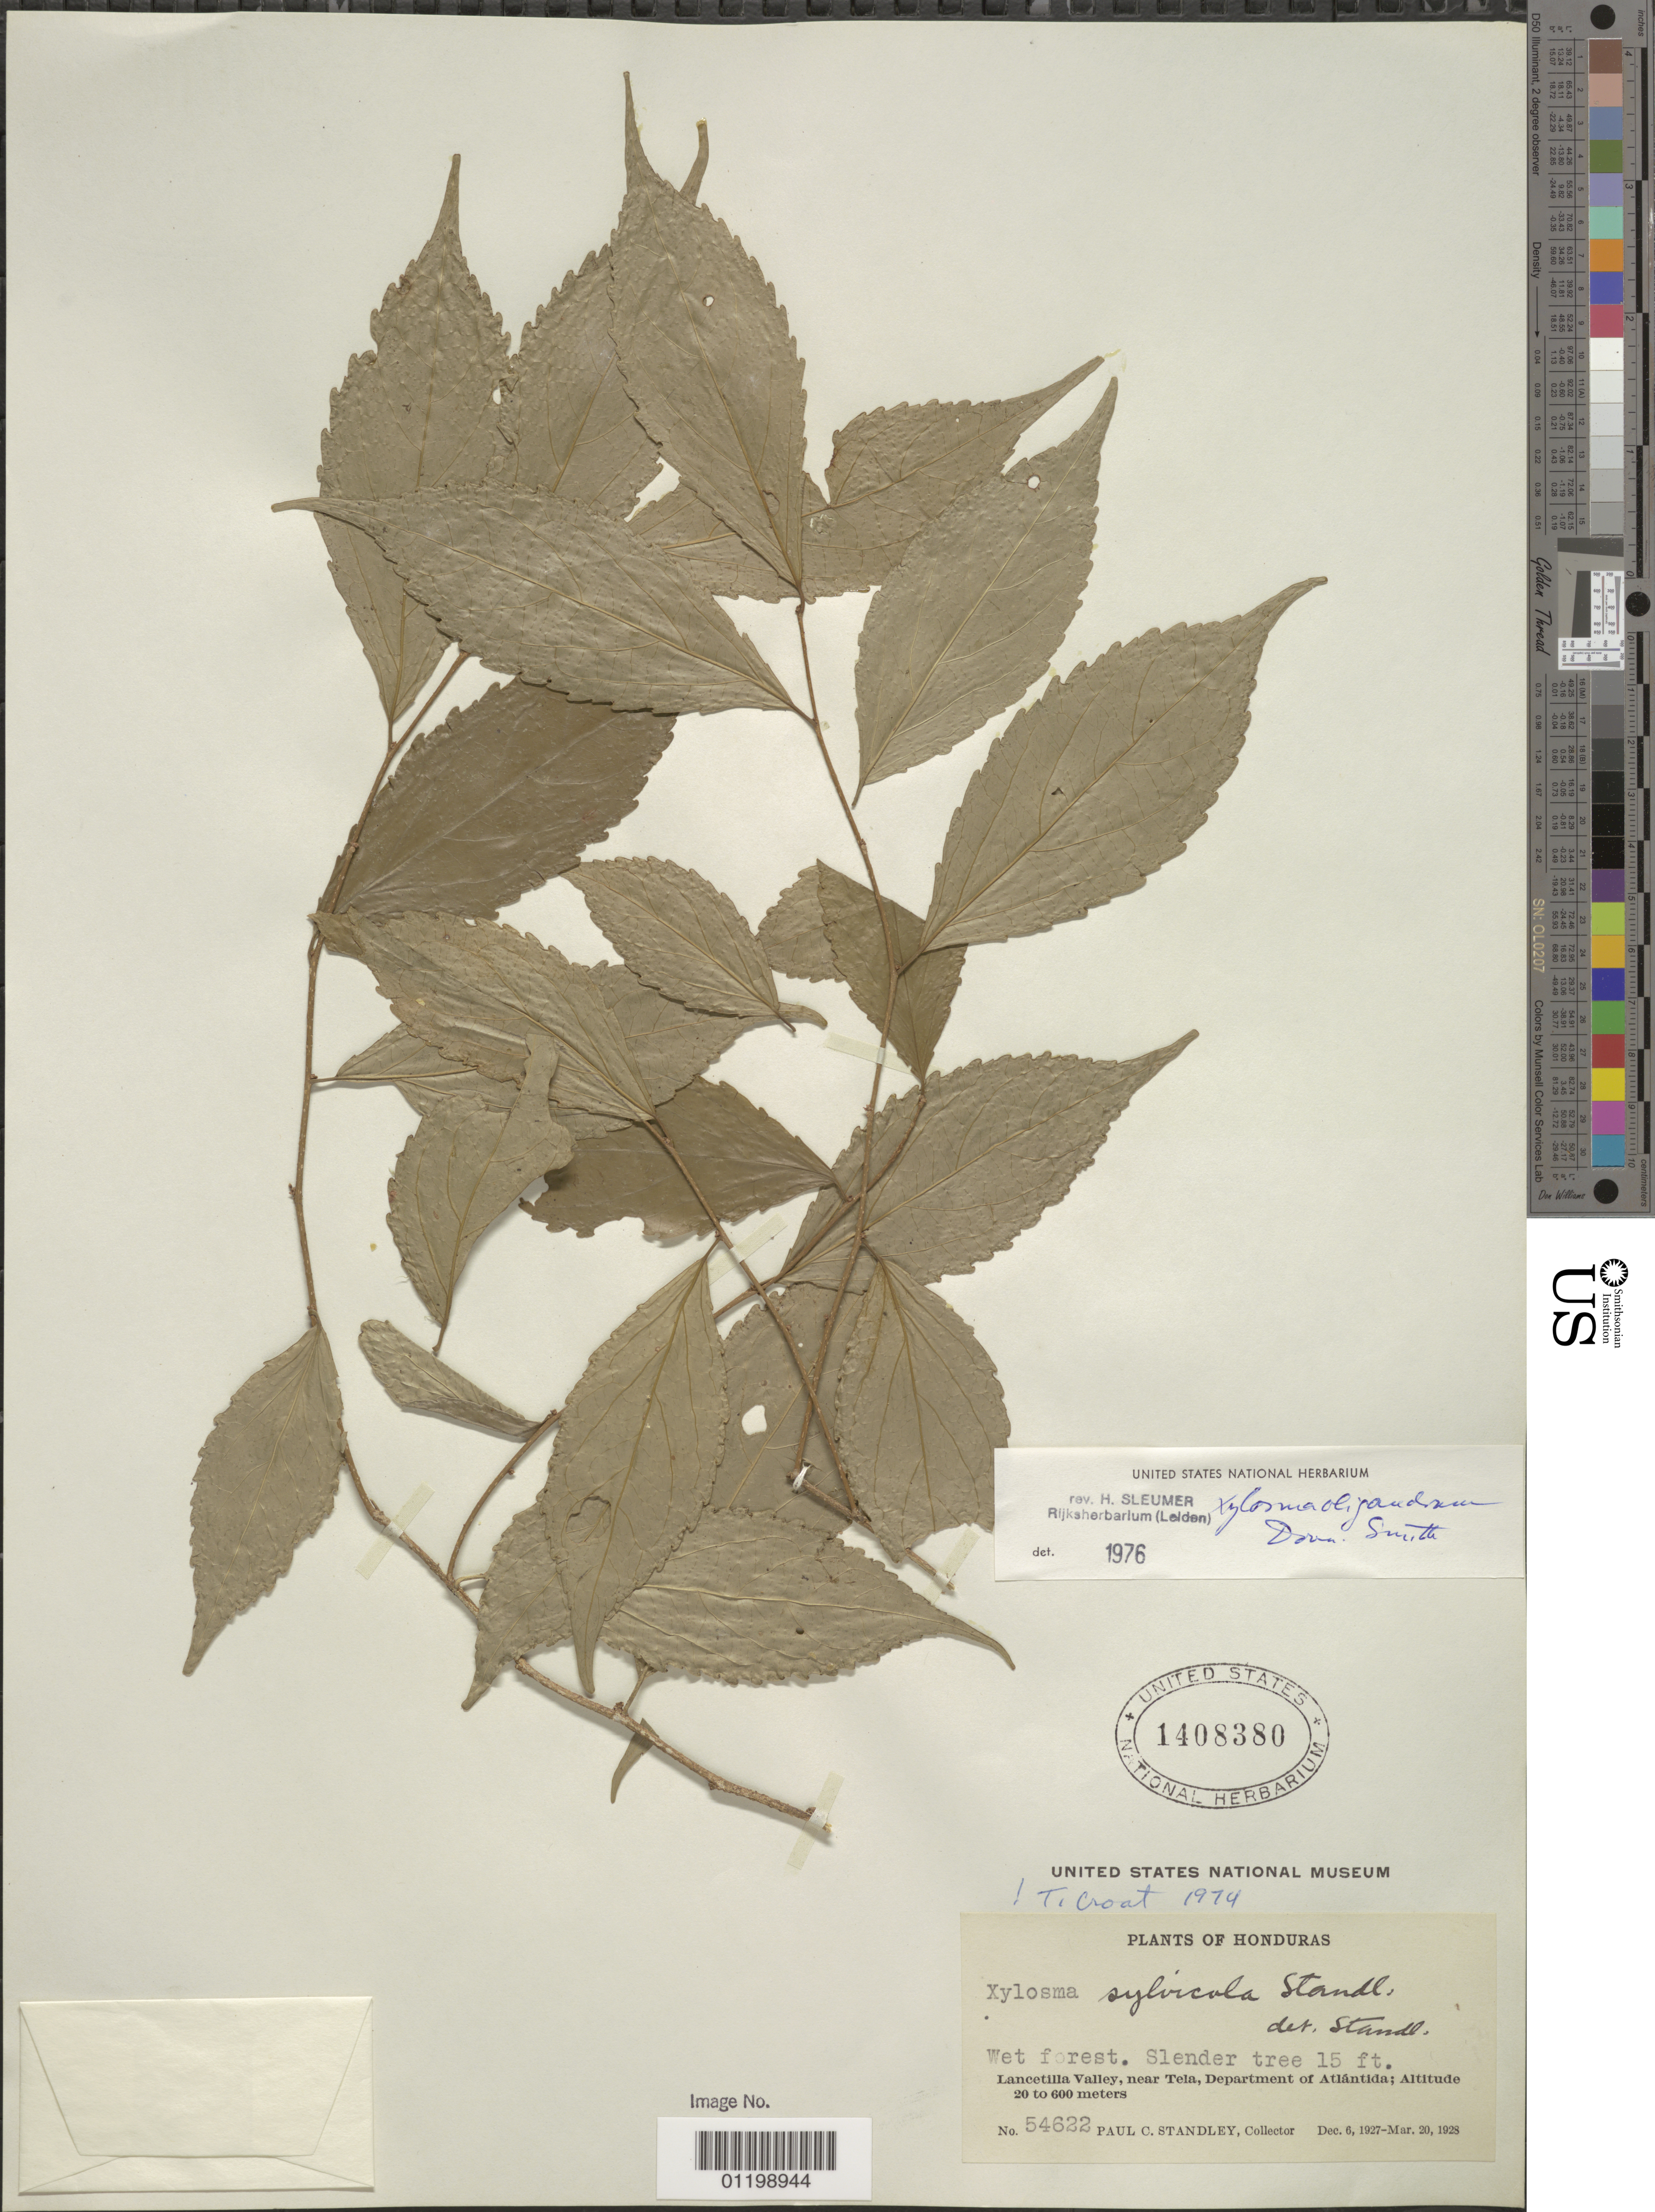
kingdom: Plantae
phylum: Tracheophyta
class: Magnoliopsida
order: Malpighiales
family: Salicaceae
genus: Xylosma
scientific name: Xylosma oligandra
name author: Donn. Sm.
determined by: Sleumer, H. O.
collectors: P. C. Standley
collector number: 54622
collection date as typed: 06 Dec 1927 to 20 Mar 1928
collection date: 1927-12-06/1928-03-20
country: Honduras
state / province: Atlántida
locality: Lancetilla Valley, near Tela, Department of Atlántida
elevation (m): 20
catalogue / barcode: US 1408380